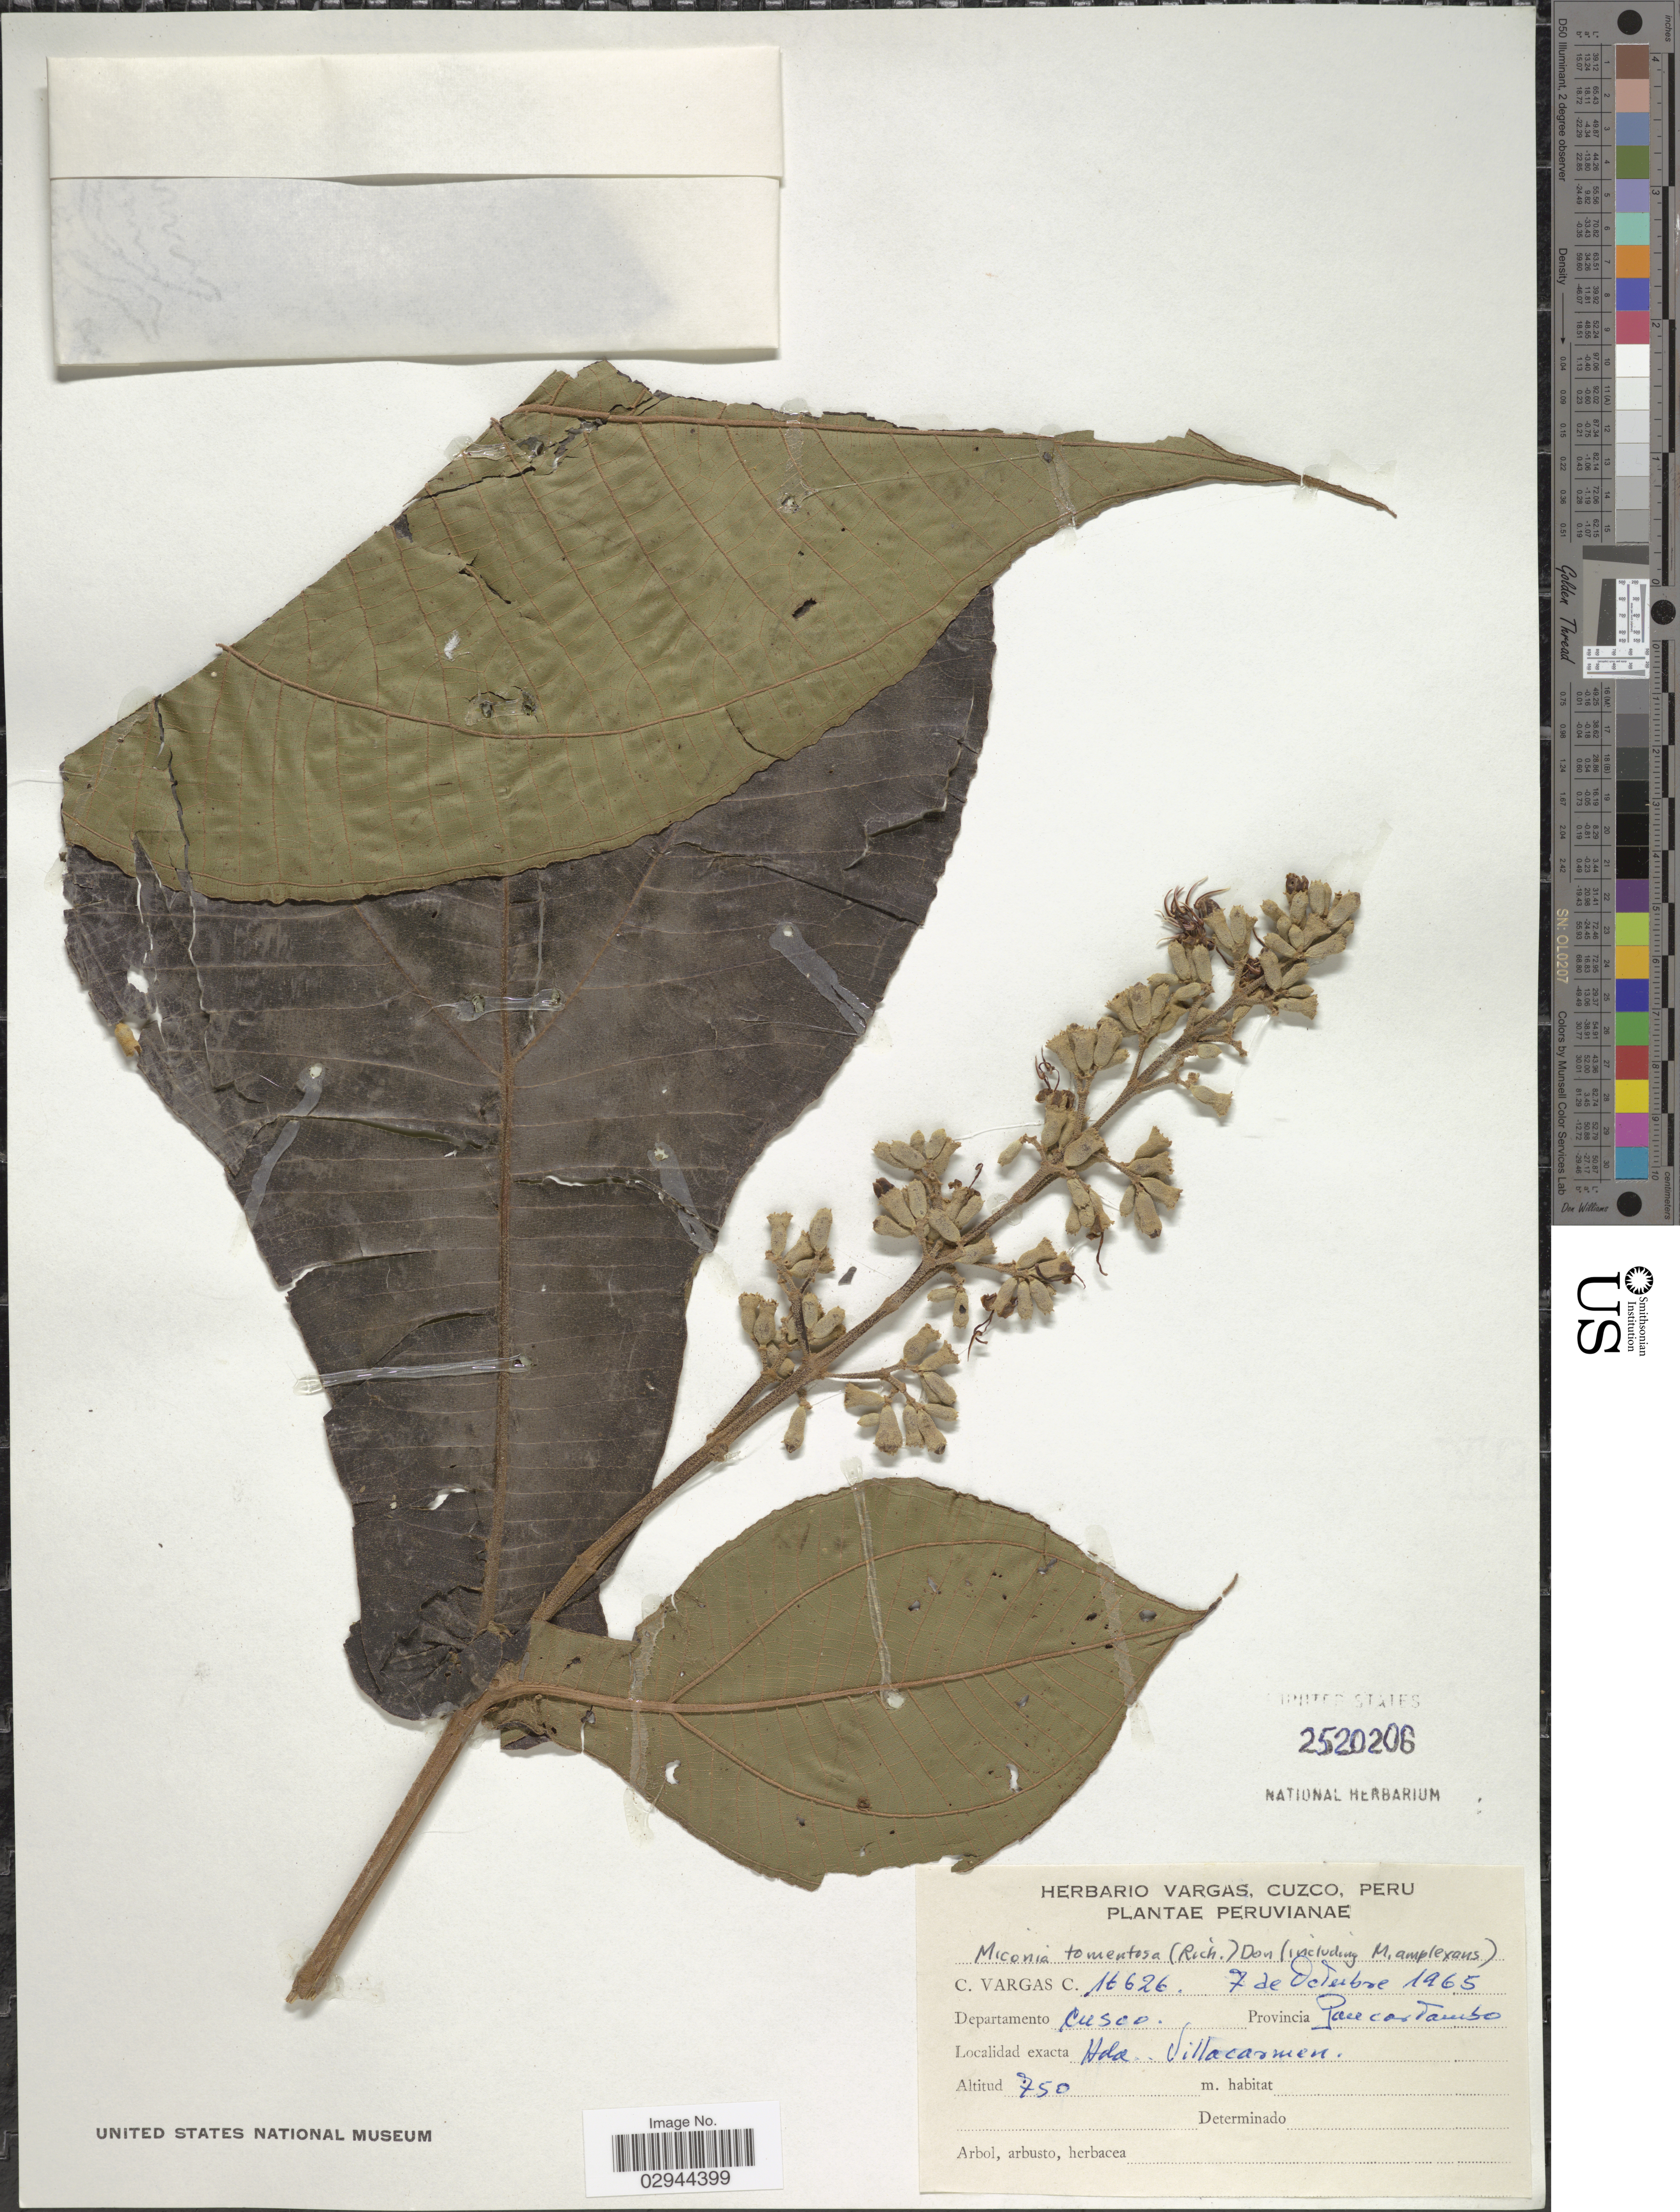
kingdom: Plantae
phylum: Tracheophyta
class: Magnoliopsida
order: Myrtales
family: Melastomataceae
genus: Miconia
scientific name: Miconia tomentosa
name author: (Rich.) D. Don ex DC.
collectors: C. Vargas Calderón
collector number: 16626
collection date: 1965-10-07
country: Peru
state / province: Cusco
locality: Departamento Cusco. Provincia Paucartambo. Hda. Villacarmen.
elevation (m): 750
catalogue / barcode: US 2520206